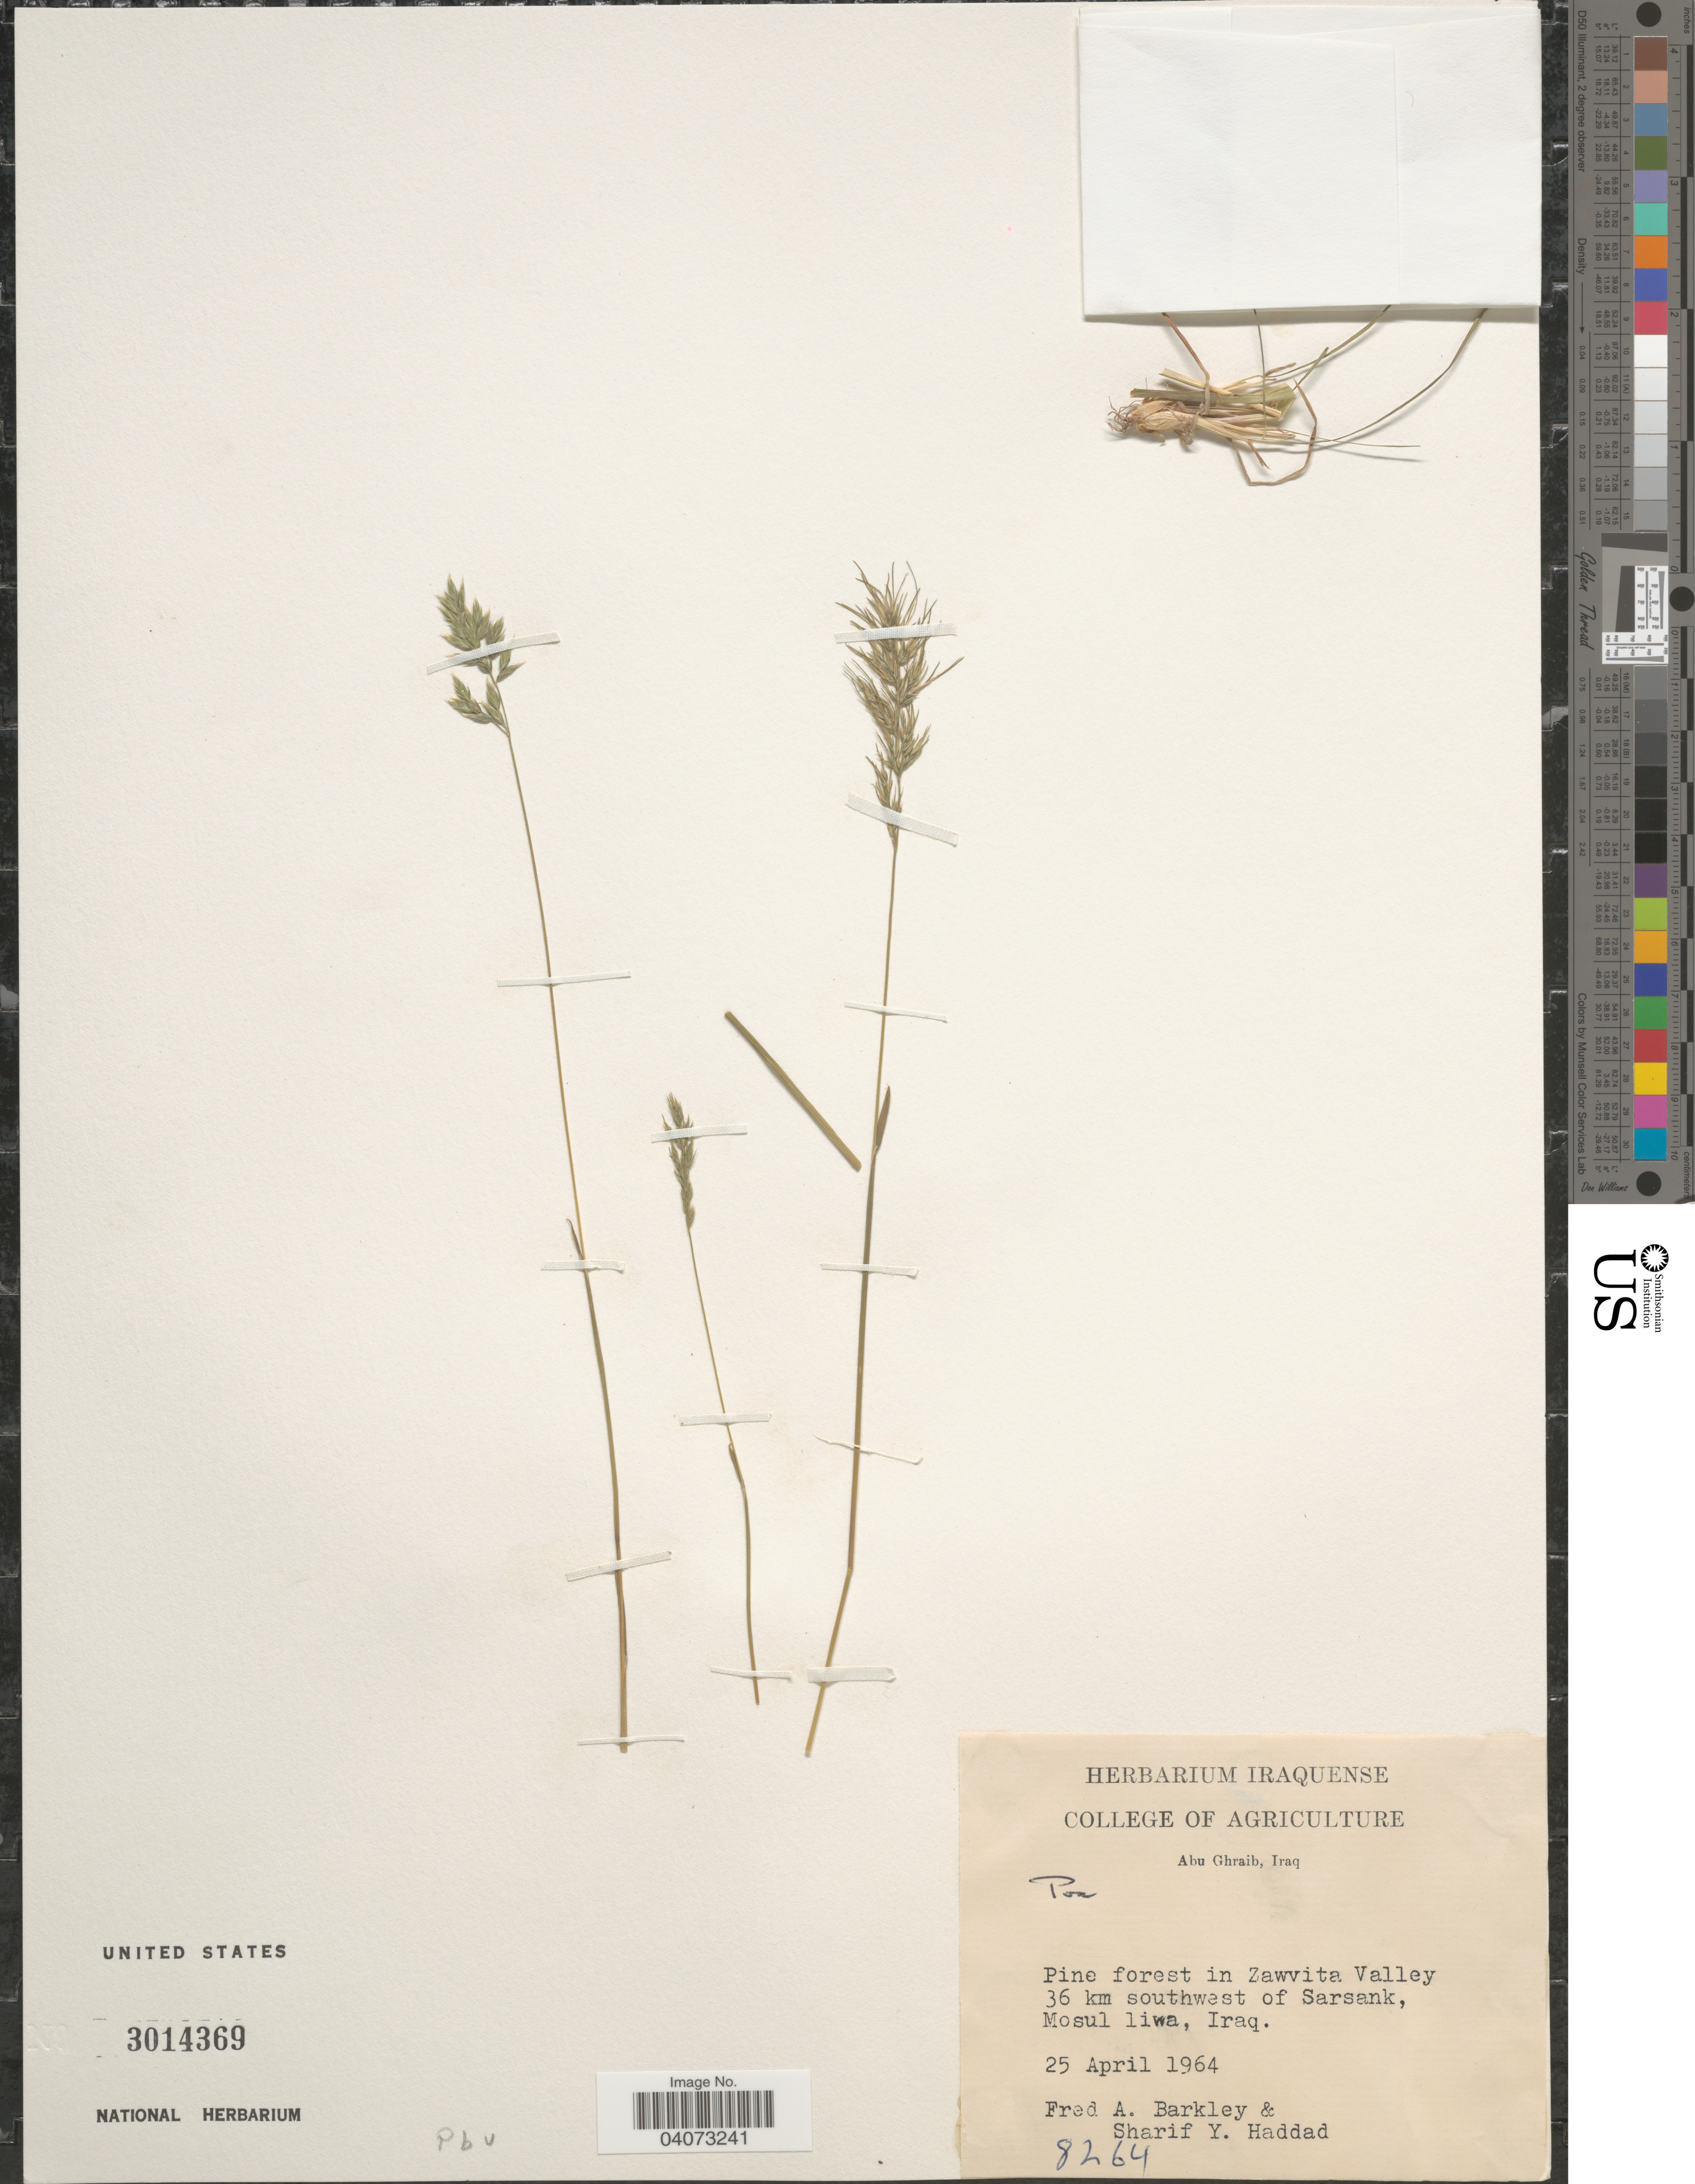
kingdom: Plantae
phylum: Tracheophyta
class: Liliopsida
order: Poales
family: Poaceae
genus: Poa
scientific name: Poa bulbosa subsp. bulbosa var. vivipara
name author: Koeler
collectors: F. A. Barkley & S. Haddad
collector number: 8264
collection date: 1964-04-25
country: Iraq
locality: Pine forest in Zawvita Valley 36 km southwest of Sarsank, Mosul liwa.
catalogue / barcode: US 3014369